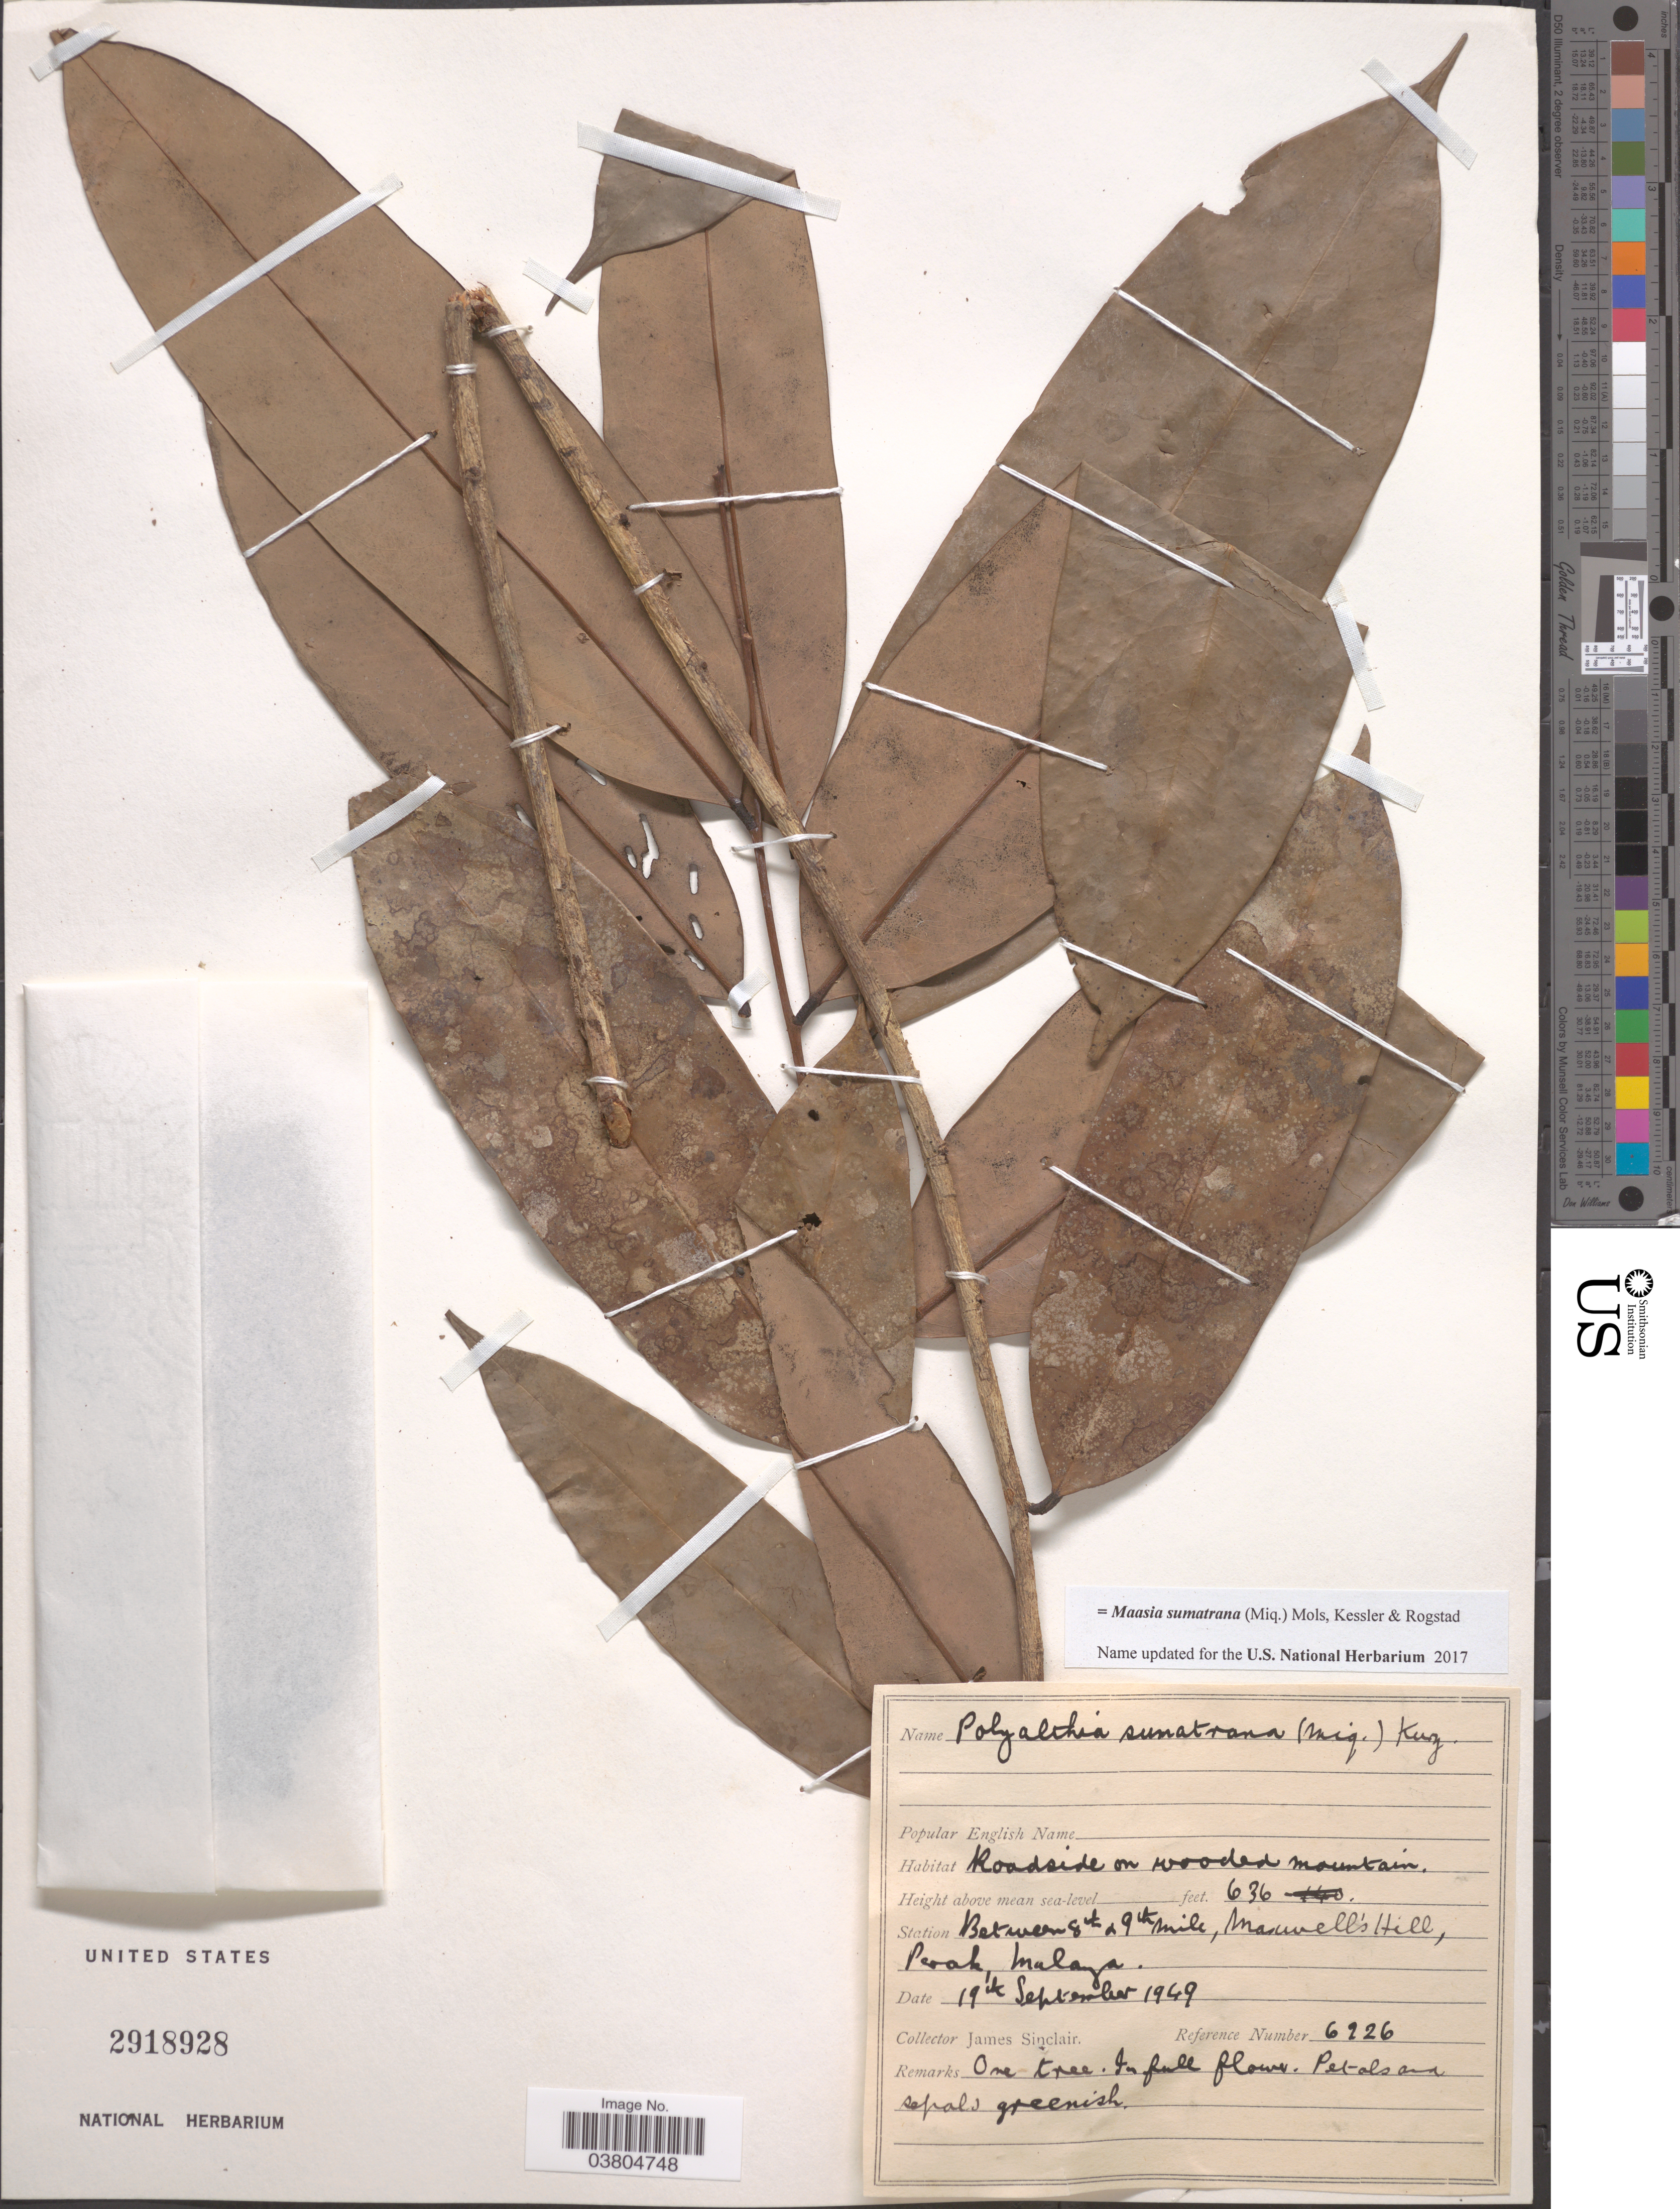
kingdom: Plantae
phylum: Tracheophyta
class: Magnoliopsida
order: Magnoliales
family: Annonaceae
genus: Maasia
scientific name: Maasia sumatrana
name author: (Miq.) Mols et al.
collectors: J. Sinclair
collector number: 6226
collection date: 1949-09-19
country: Malaysia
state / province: Perak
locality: Station Between 8th & 9th mile, Maxwell's Hill, Malaya.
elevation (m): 194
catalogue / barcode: US 2918928